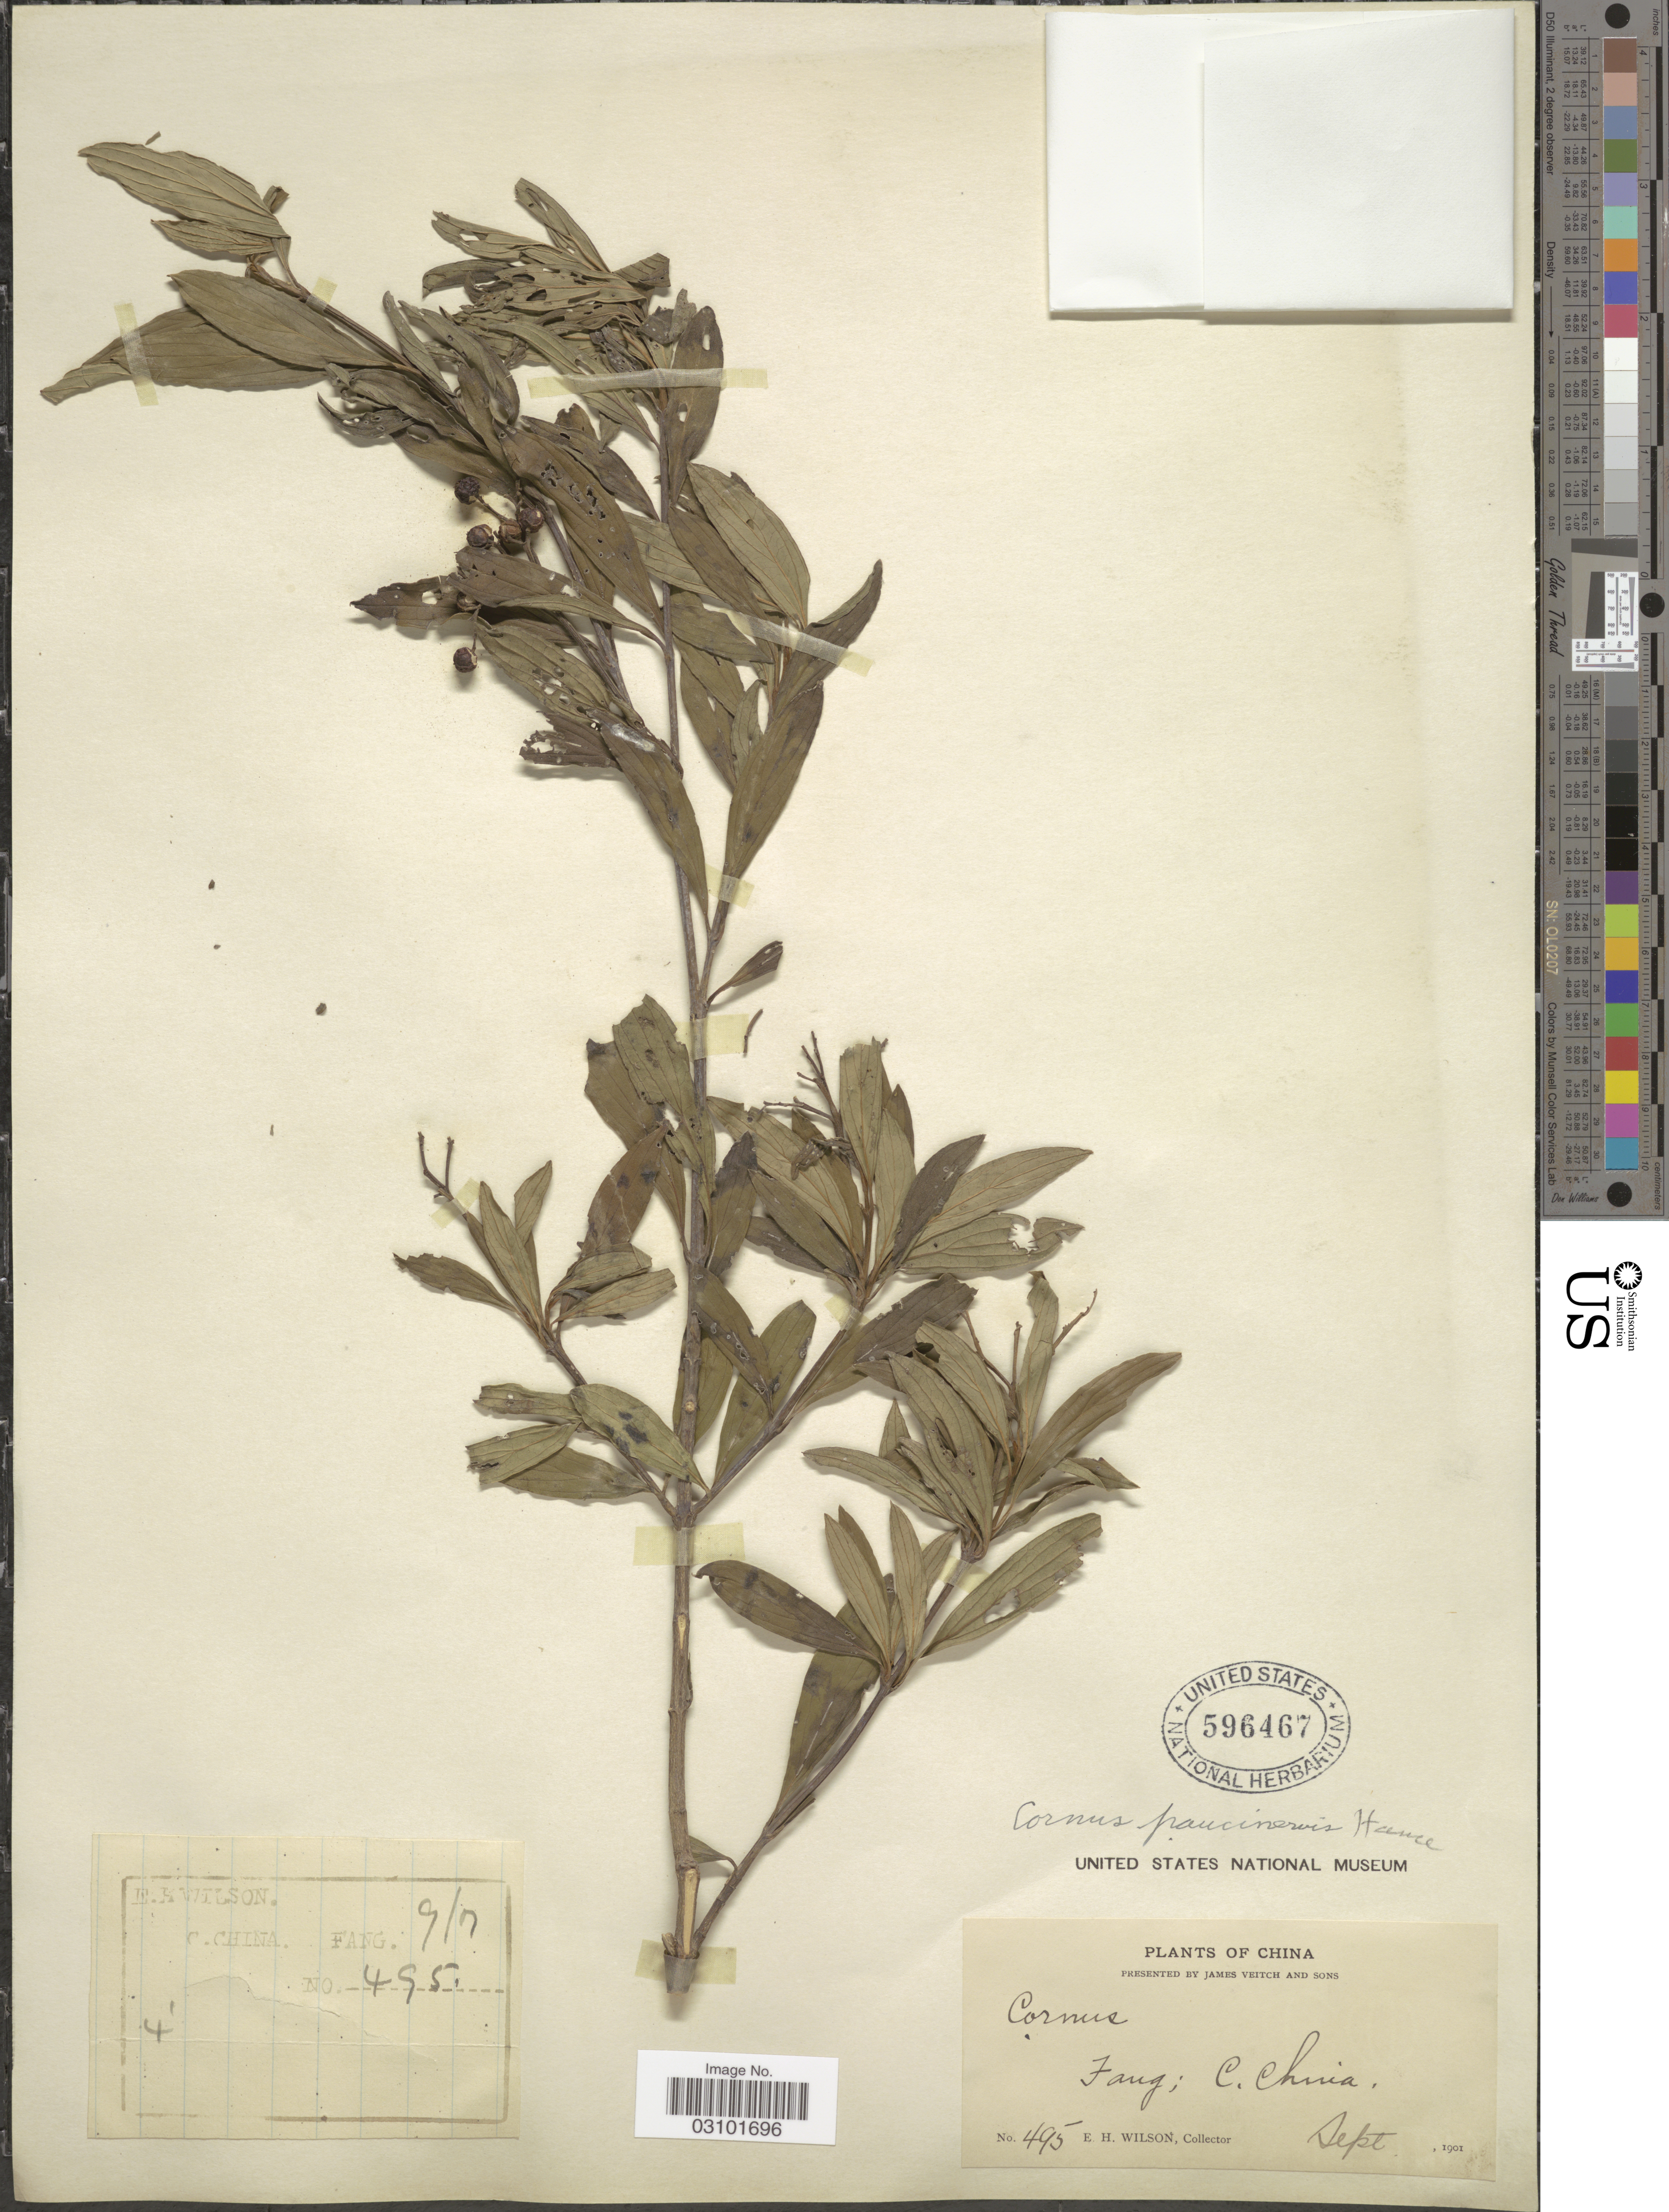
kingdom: Plantae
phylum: Tracheophyta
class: Magnoliopsida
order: Cornales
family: Cornaceae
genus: Cornus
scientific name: Cornus paucinervis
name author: Hance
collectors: E. Wilson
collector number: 495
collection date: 1901-09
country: China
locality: Faug; C. China.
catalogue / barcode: US 596467